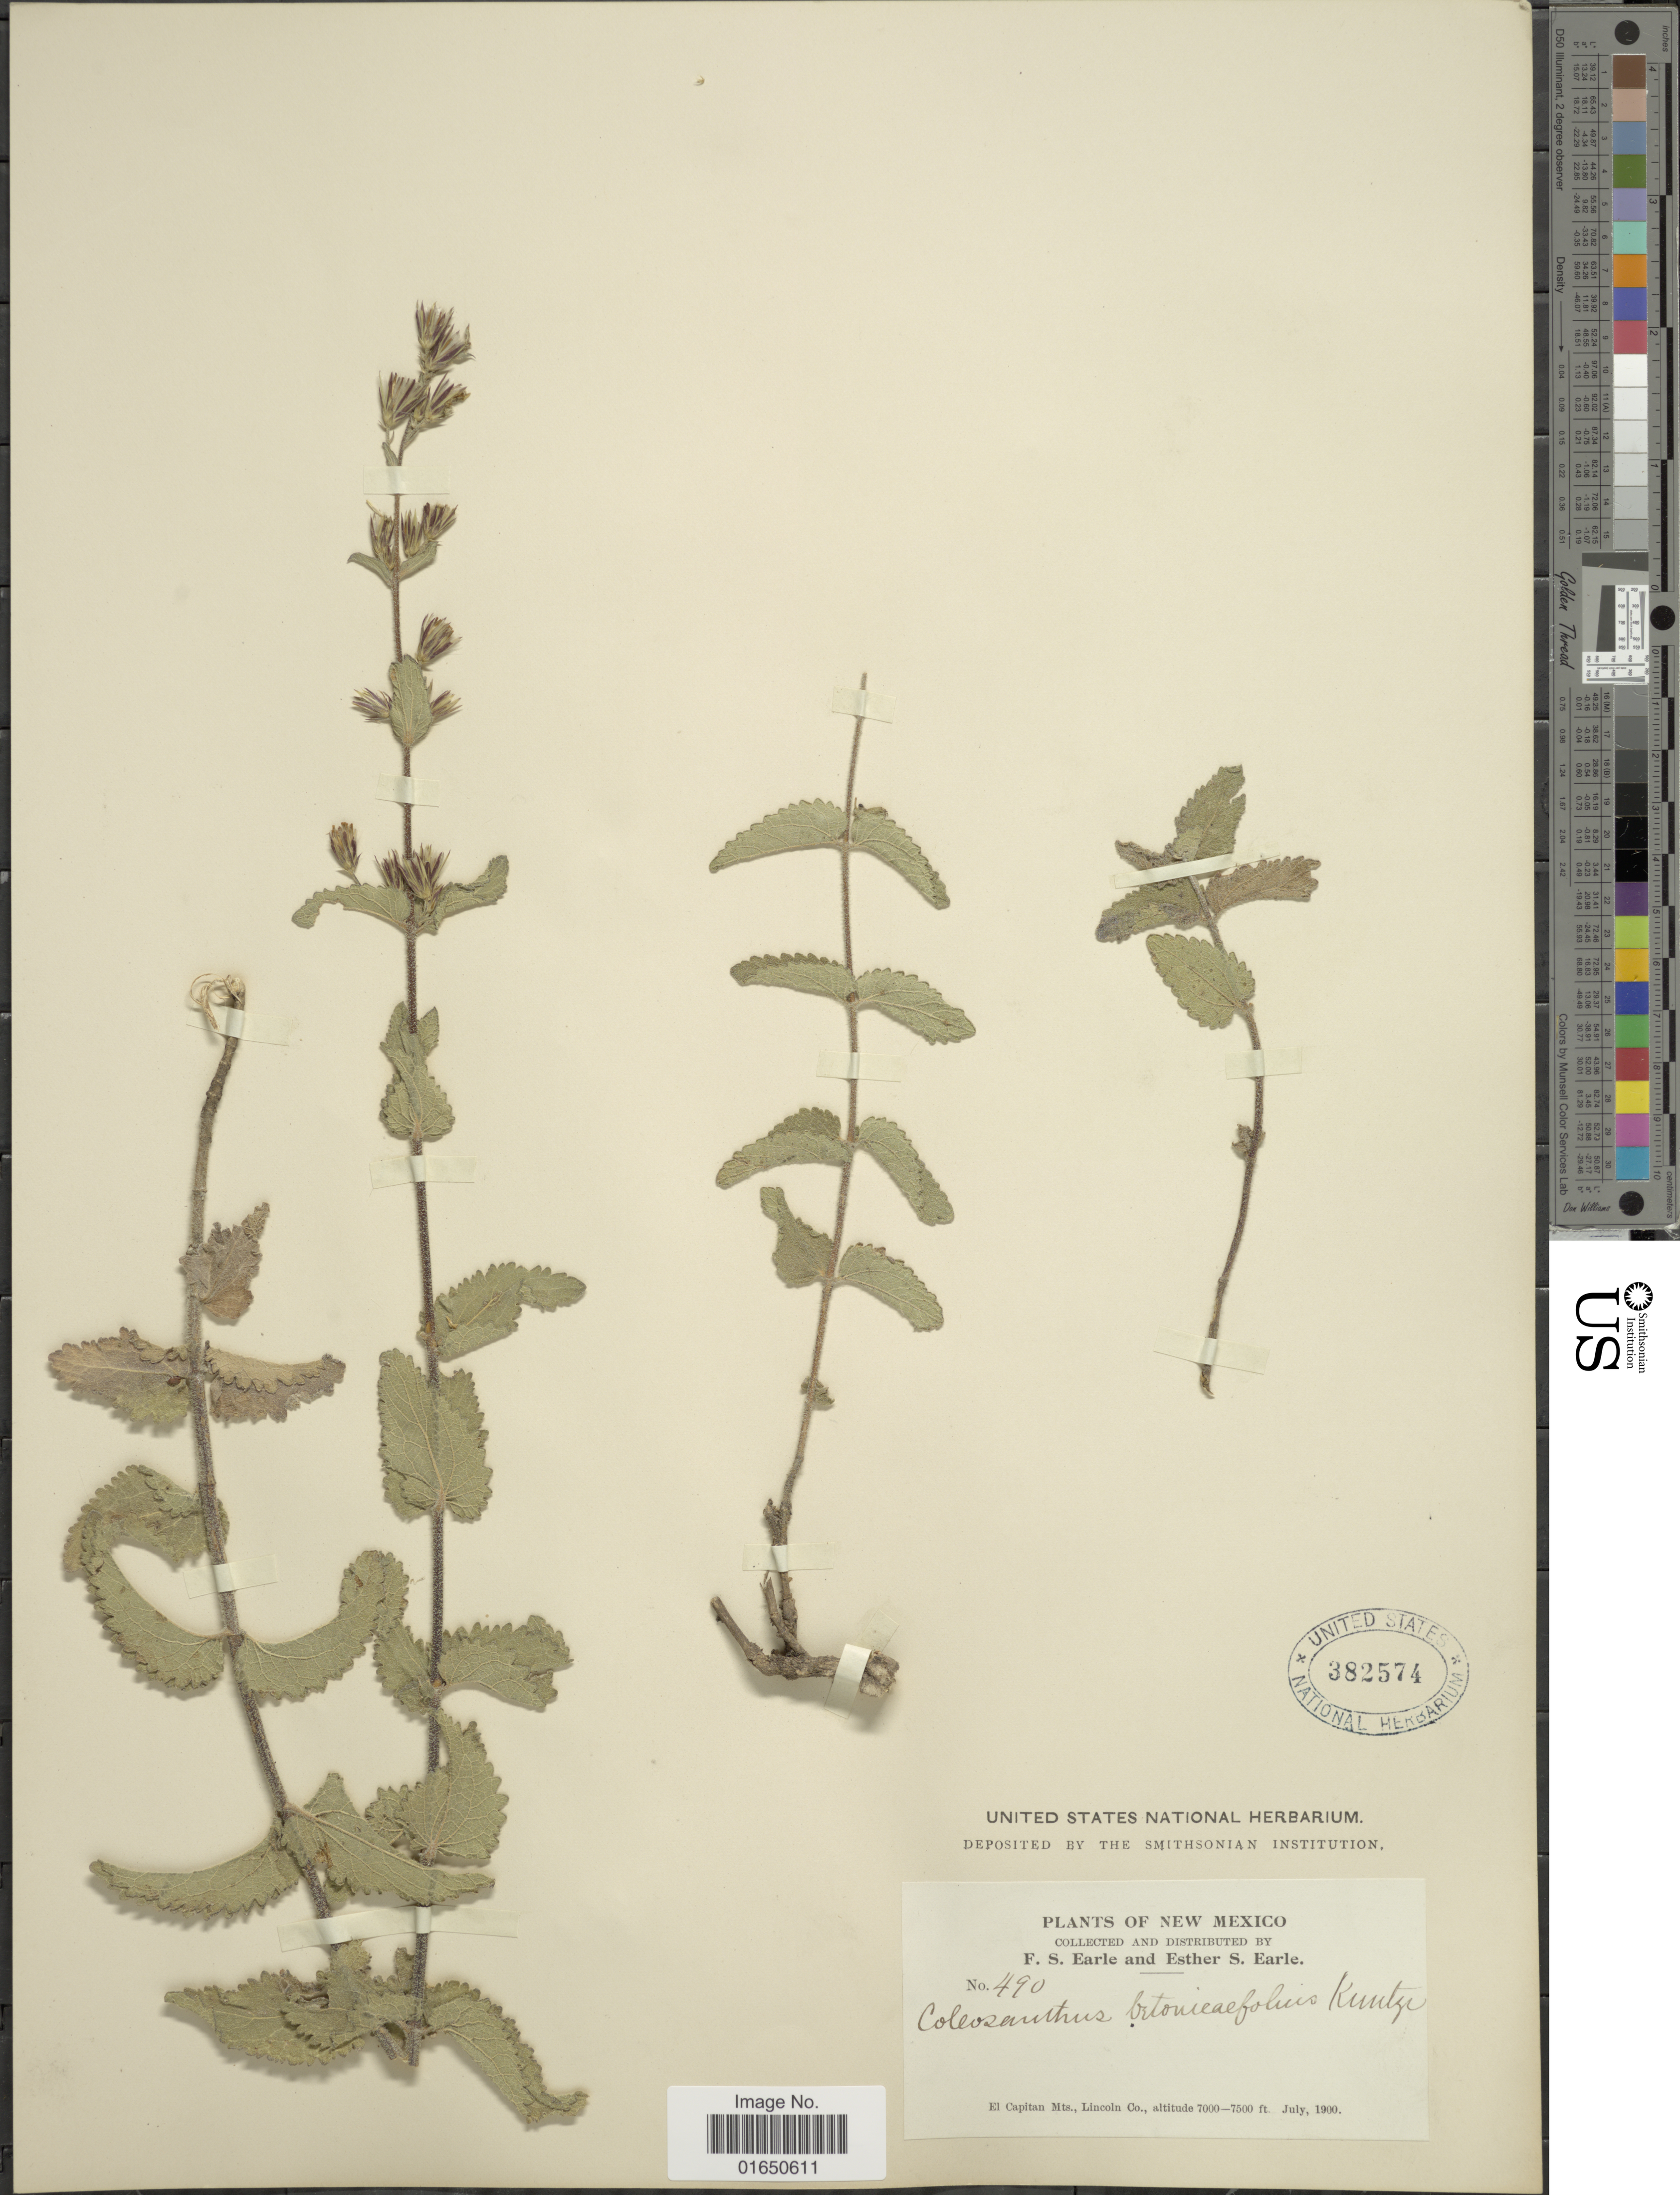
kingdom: Plantae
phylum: Tracheophyta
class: Magnoliopsida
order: Asterales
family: Asteraceae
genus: Brickellia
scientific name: Brickellia betonicifolia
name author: A. Gray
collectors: F. S. Earle & E. S. Earle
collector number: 490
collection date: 1900-07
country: United States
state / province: New Mexico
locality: El Capitan Mts., Lincoln Co.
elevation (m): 2134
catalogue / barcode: US 382574